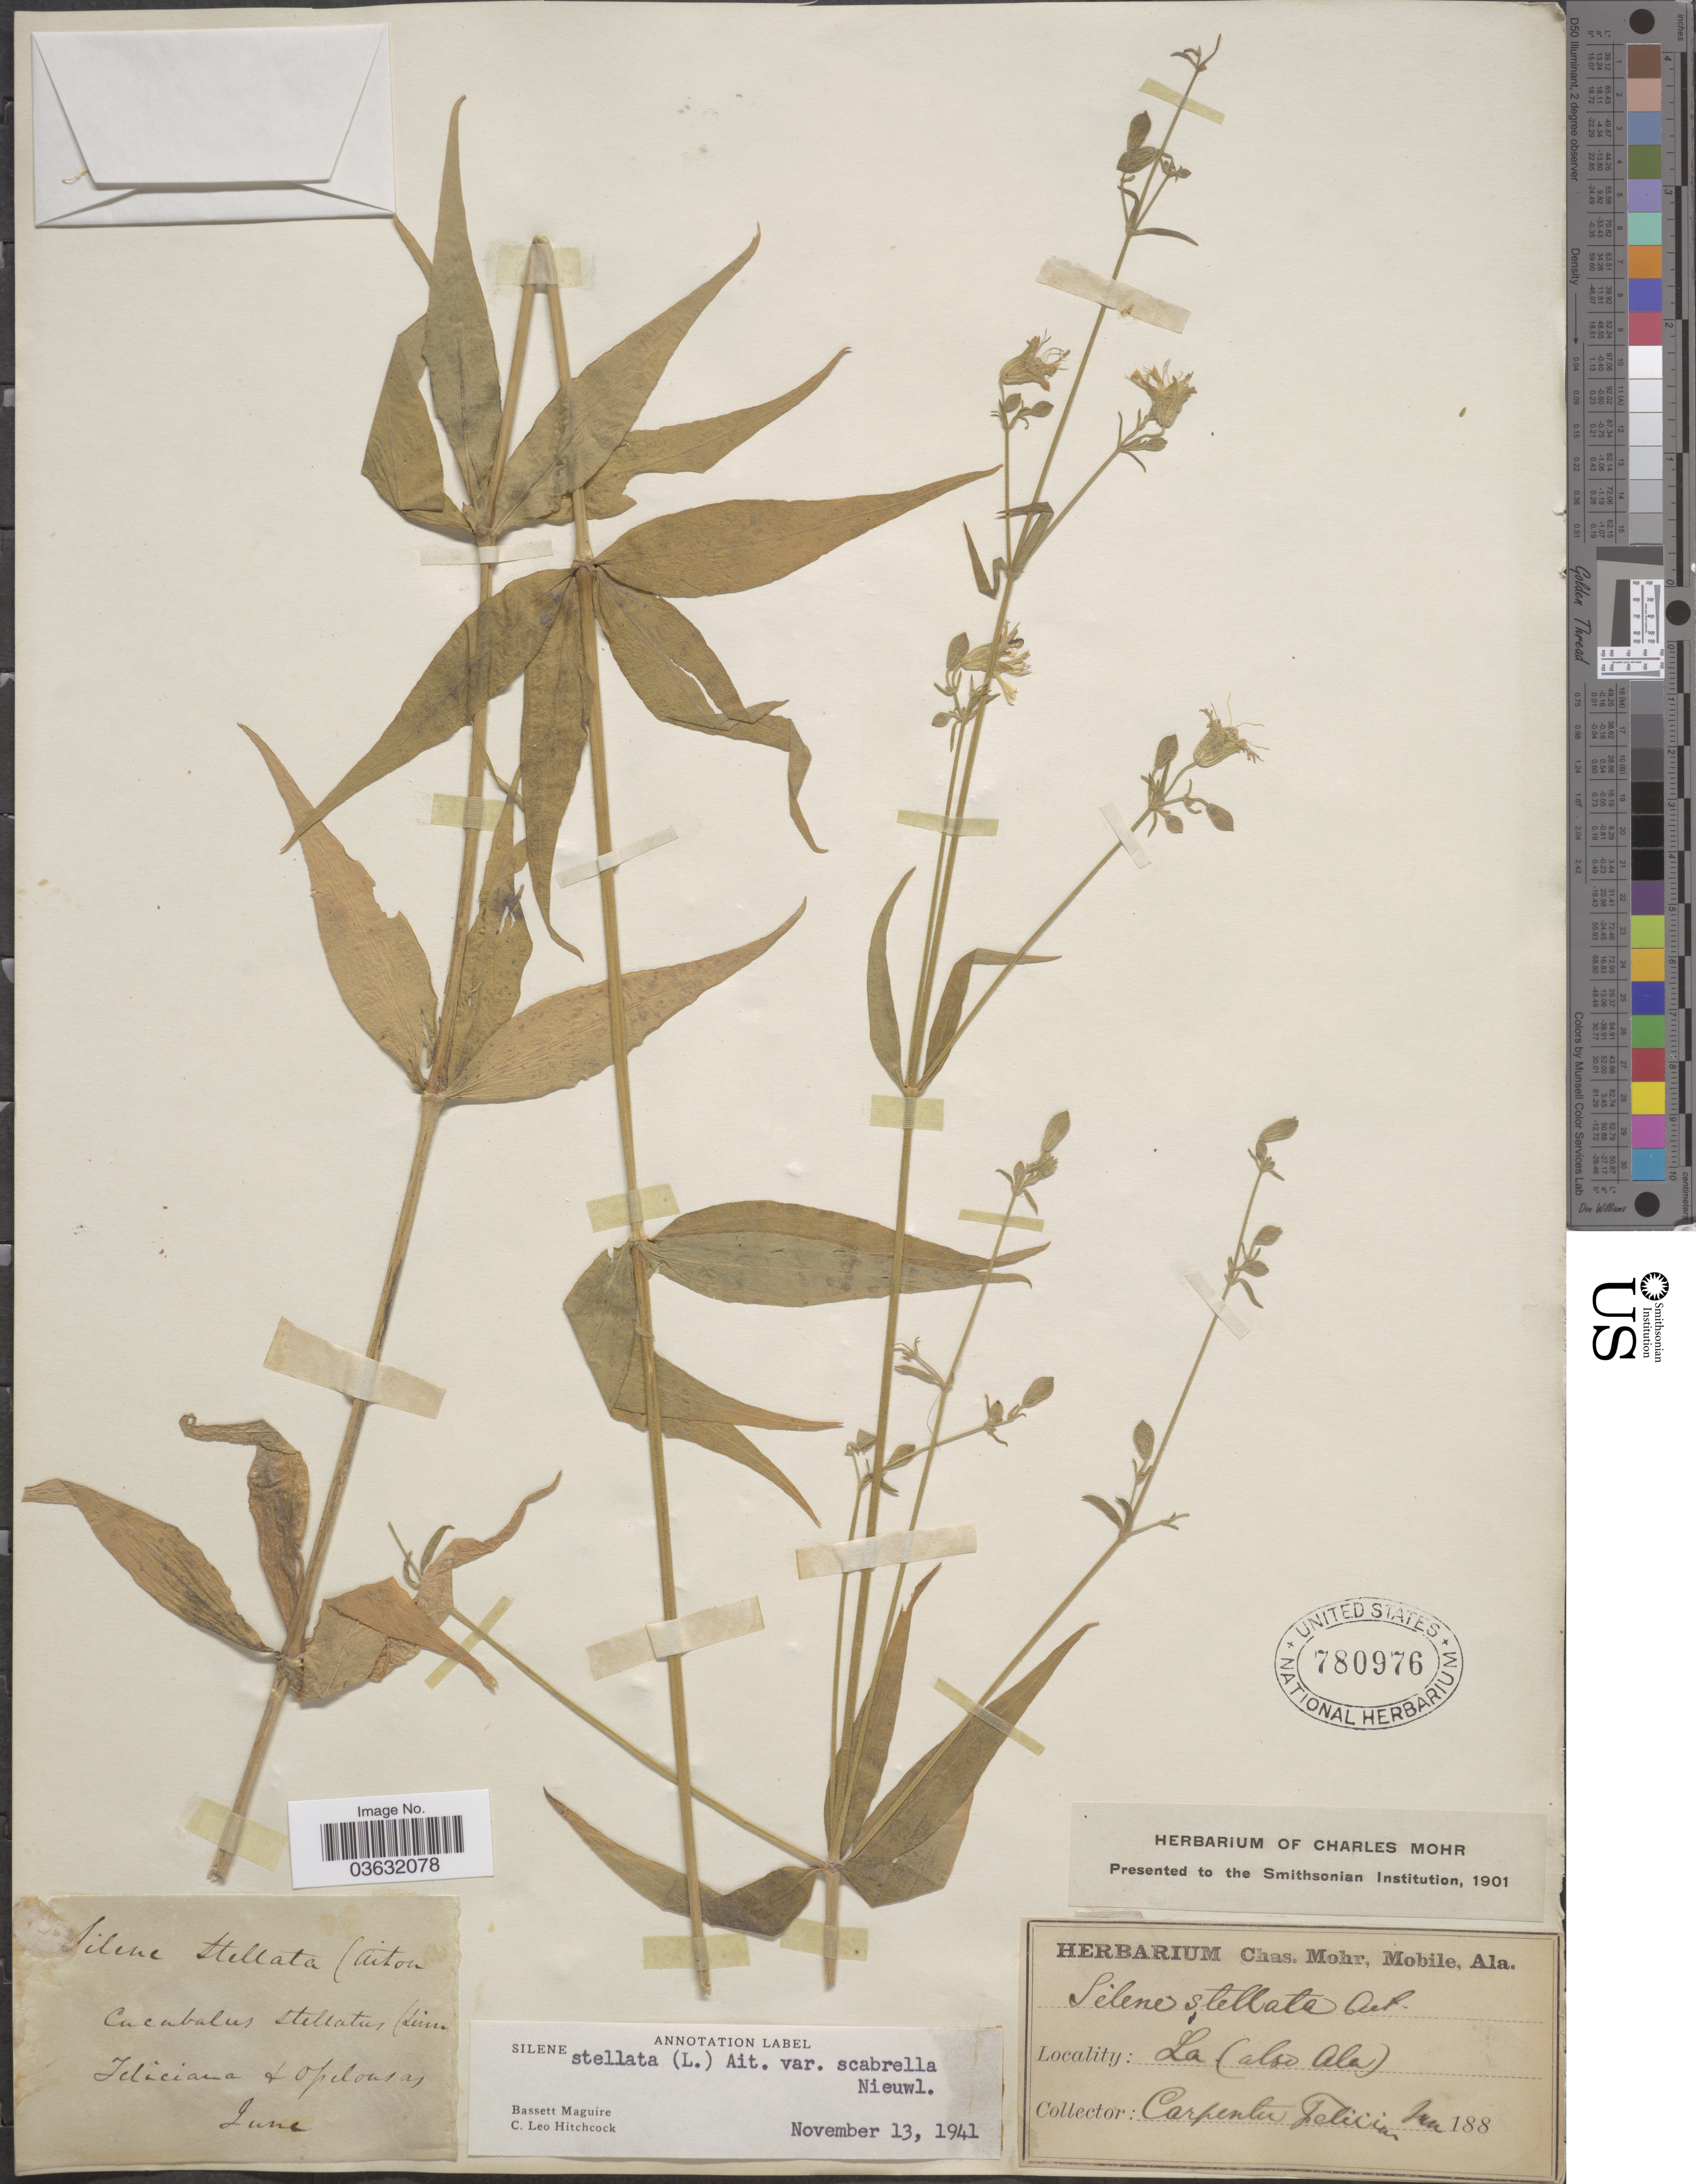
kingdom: Plantae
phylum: Tracheophyta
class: Magnoliopsida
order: Caryophyllales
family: Caryophyllaceae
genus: Silene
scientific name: Silene stellata var. stellata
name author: (L.) Coyte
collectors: F. Carpenter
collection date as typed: June 188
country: United States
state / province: Alabama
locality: La. (also Ala).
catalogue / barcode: US 780976